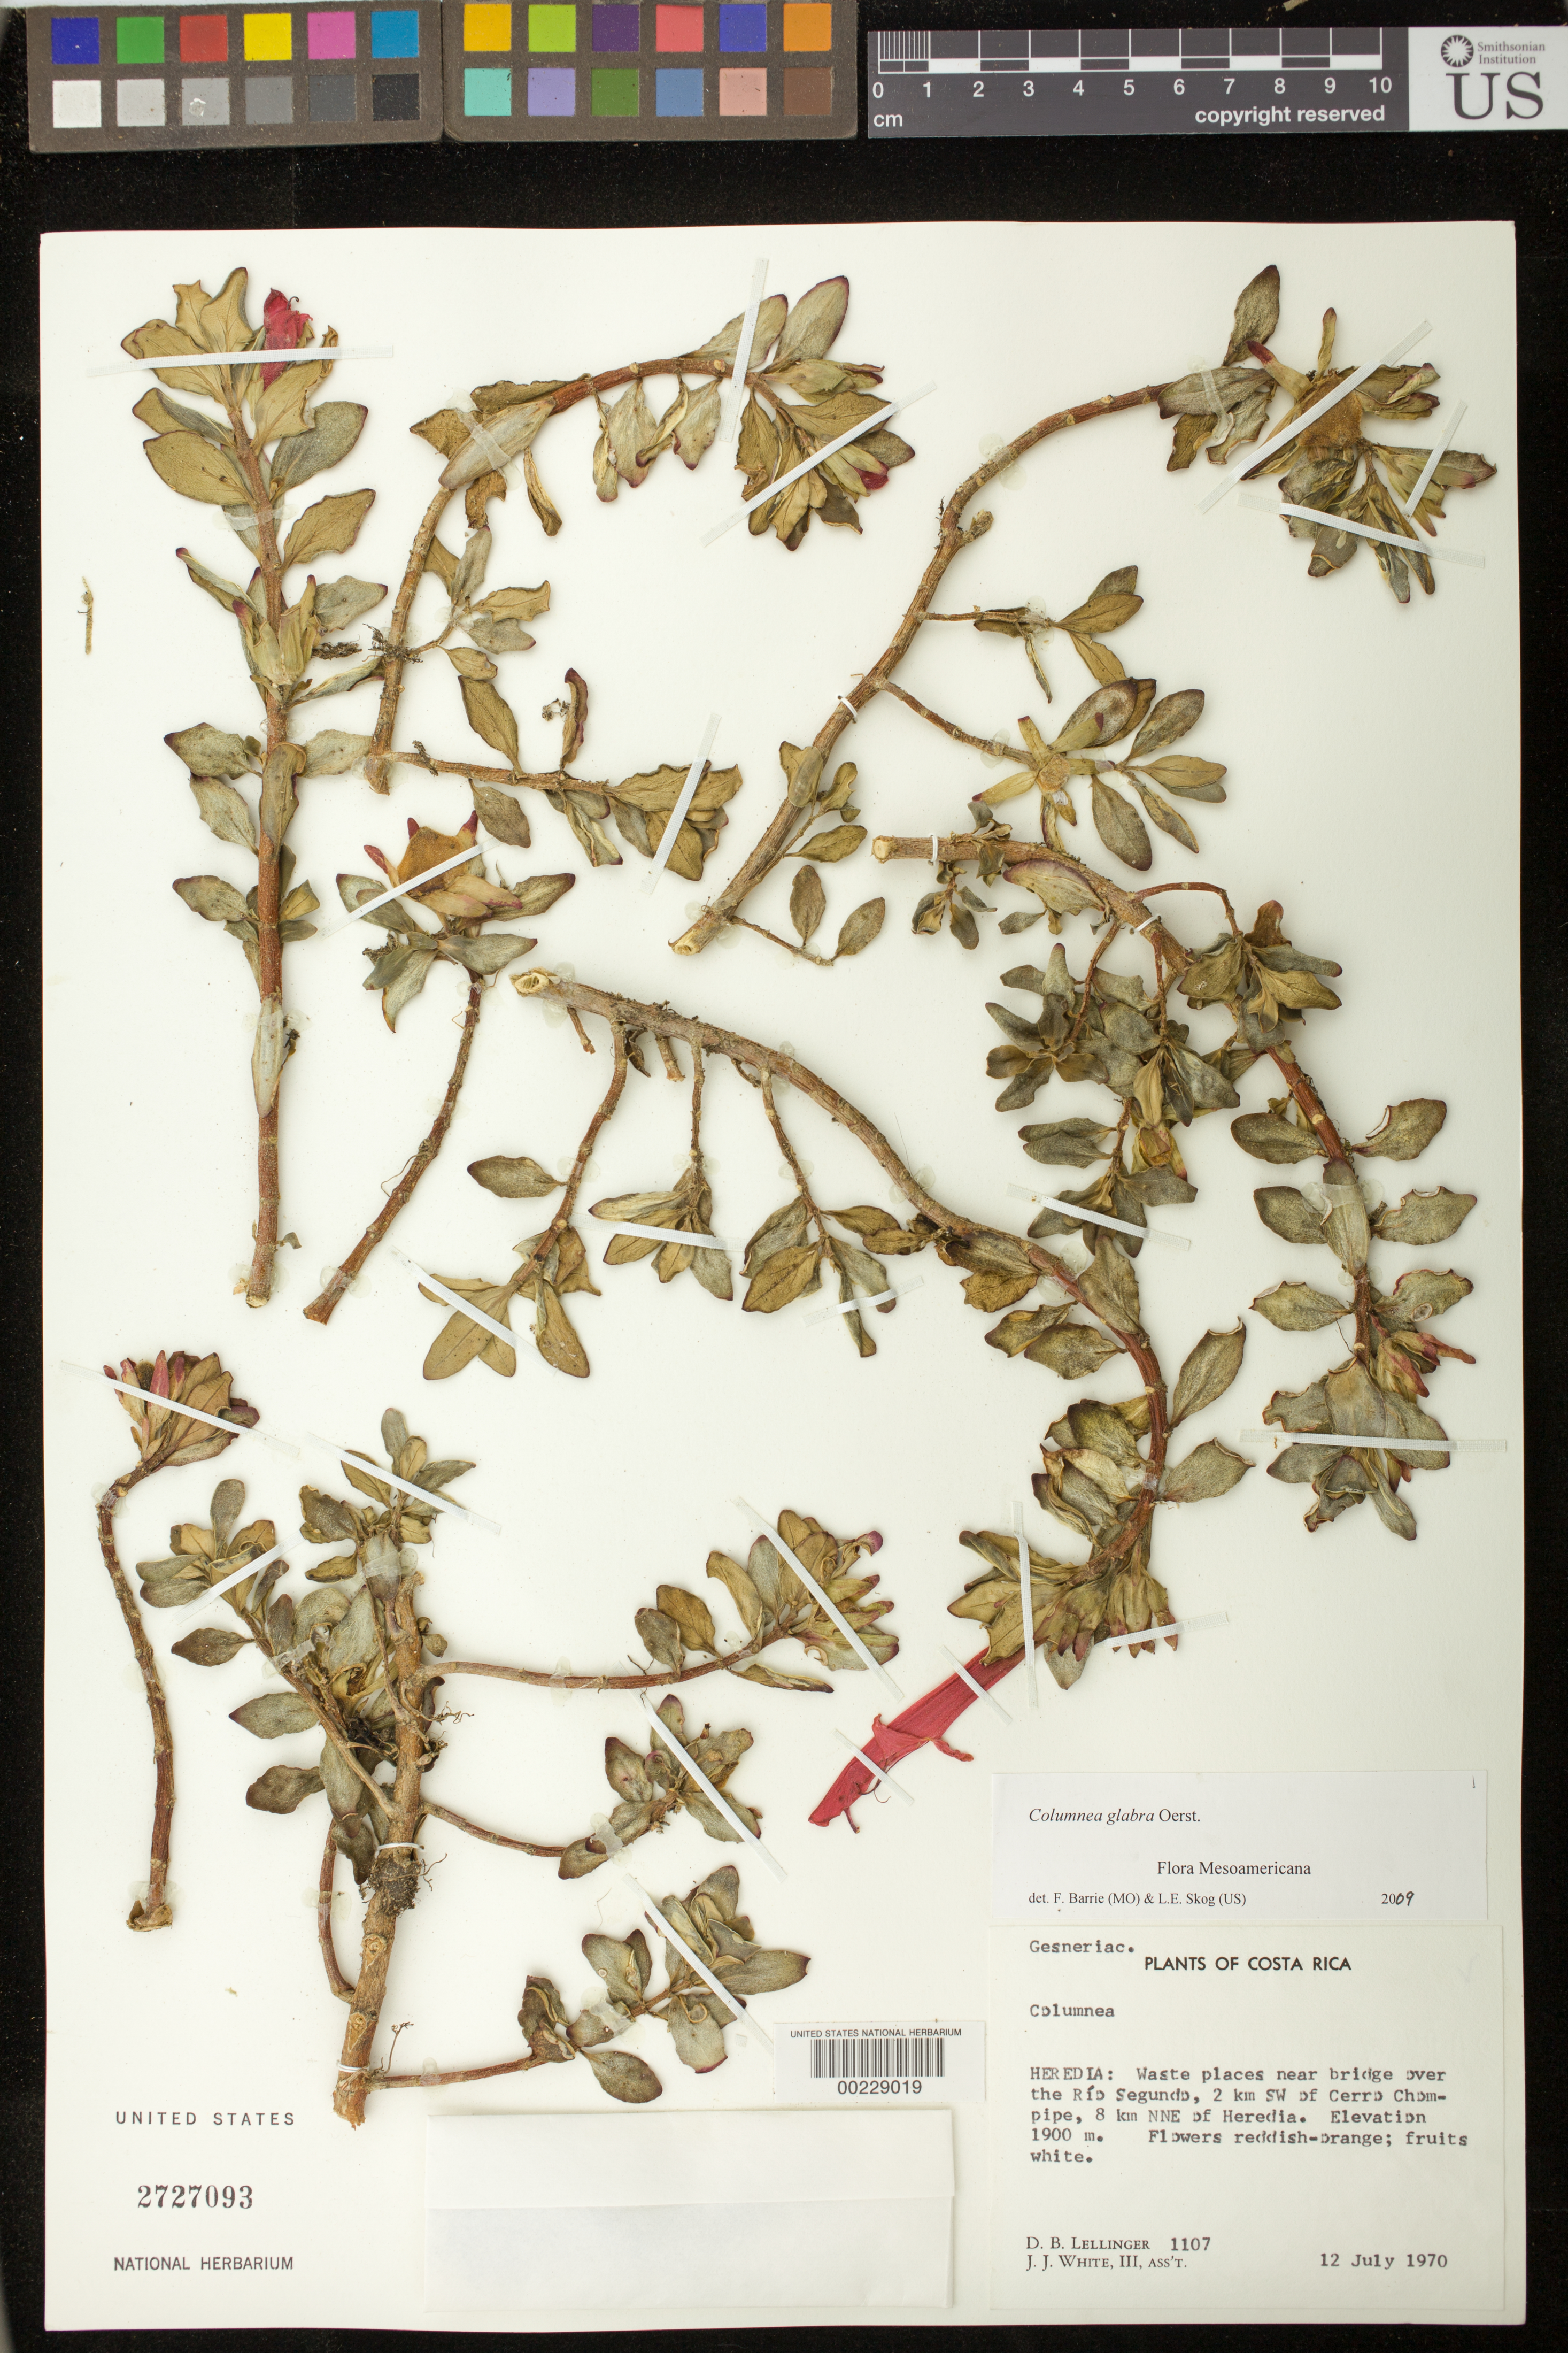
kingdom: Plantae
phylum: Tracheophyta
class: Magnoliopsida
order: Lamiales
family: Gesneriaceae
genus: Columnea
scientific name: Columnea glabra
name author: Oerst.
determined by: Barrie, F. R.; Skog, Laurence E.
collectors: D. B. Lellinger & J. J. White III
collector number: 1107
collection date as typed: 12 Jul 1970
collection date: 1970-07-12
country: Costa Rica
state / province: Heredia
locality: Heredia: waste places near bridge over the Río Segundo, 2 km SW of Cerro Chompipe, 8 km NNE of Heredia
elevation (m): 1900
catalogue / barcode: US 2727093